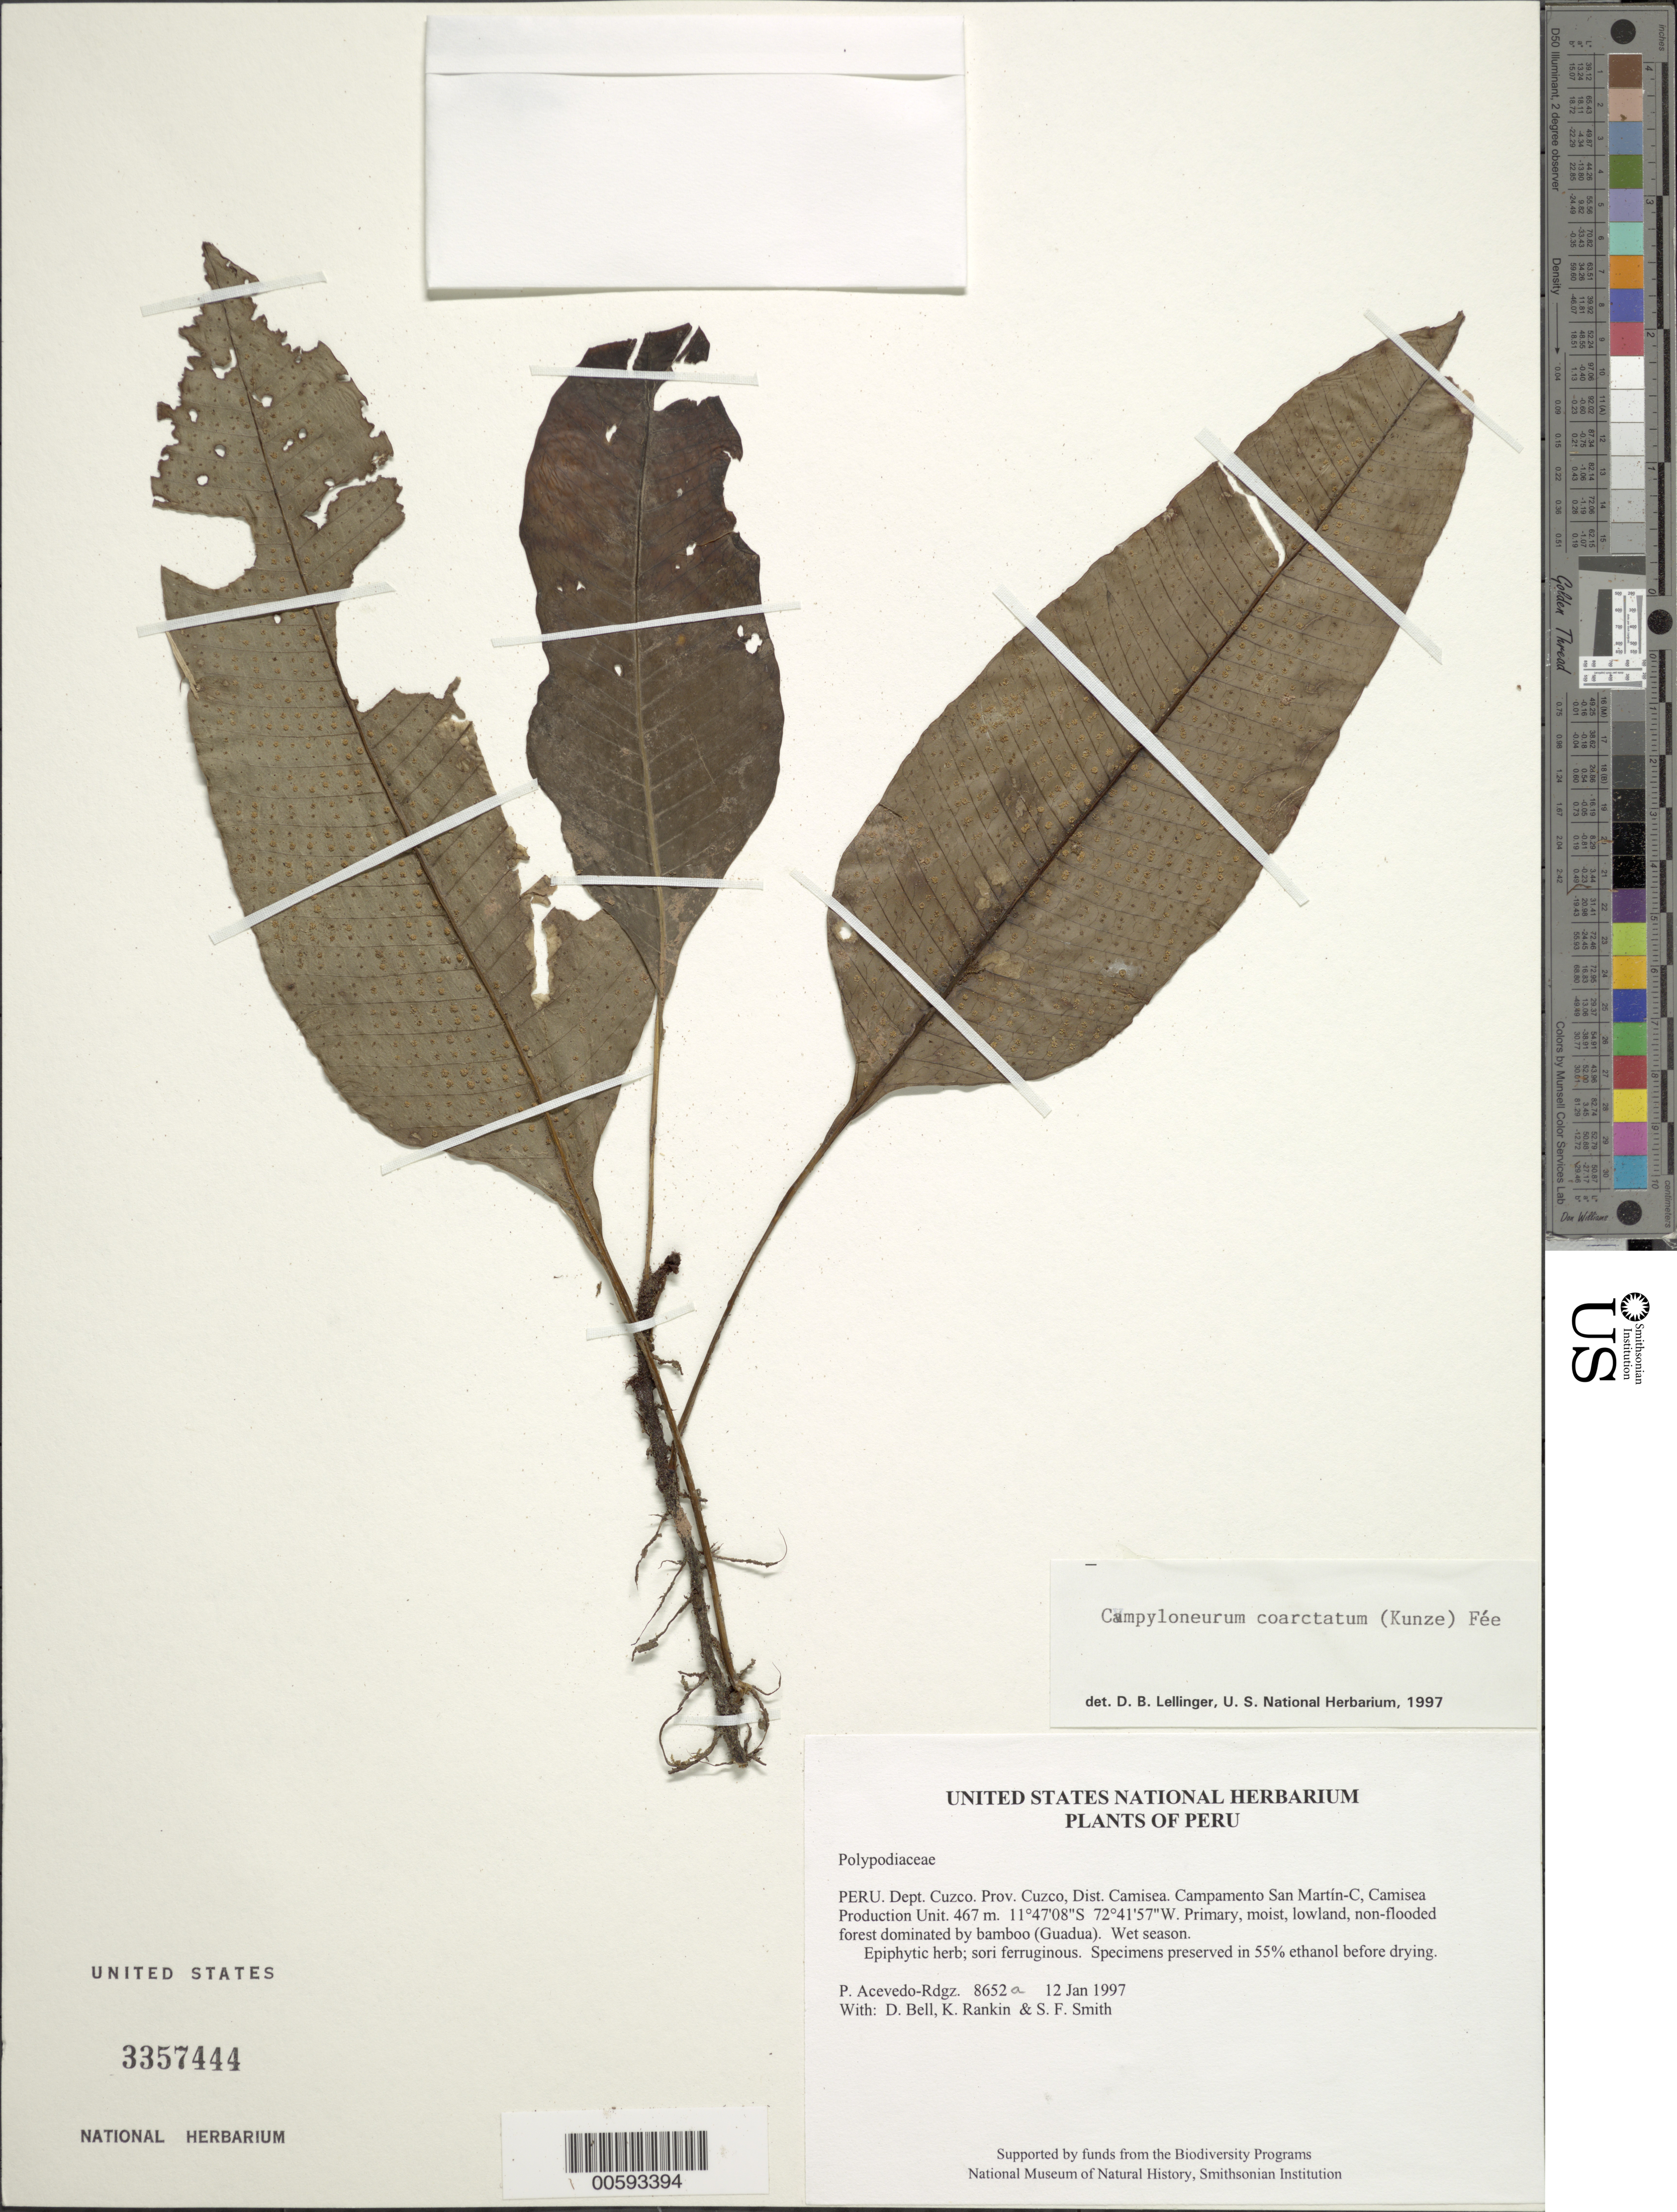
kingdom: Plantae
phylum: Tracheophyta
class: Polypodiopsida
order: Polypodiales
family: Polypodiaceae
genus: Campyloneurum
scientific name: Campyloneurum coarctatum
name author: (Kunze) Fée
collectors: P. Acevedo-Rodr., D. A. Bell, K. B. Rankin & S.F. Smith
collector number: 8652 a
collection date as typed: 12 Jan 1997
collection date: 1997-01-12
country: Peru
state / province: Cusco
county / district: Cusco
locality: Districto Camisea, Campamento San Martín-C, Camisea Production Unit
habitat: Primary, moist, lowland, non-flooded forest dominated by bamboo (Guadua). Wet season.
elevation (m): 467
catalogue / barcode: US 3357444